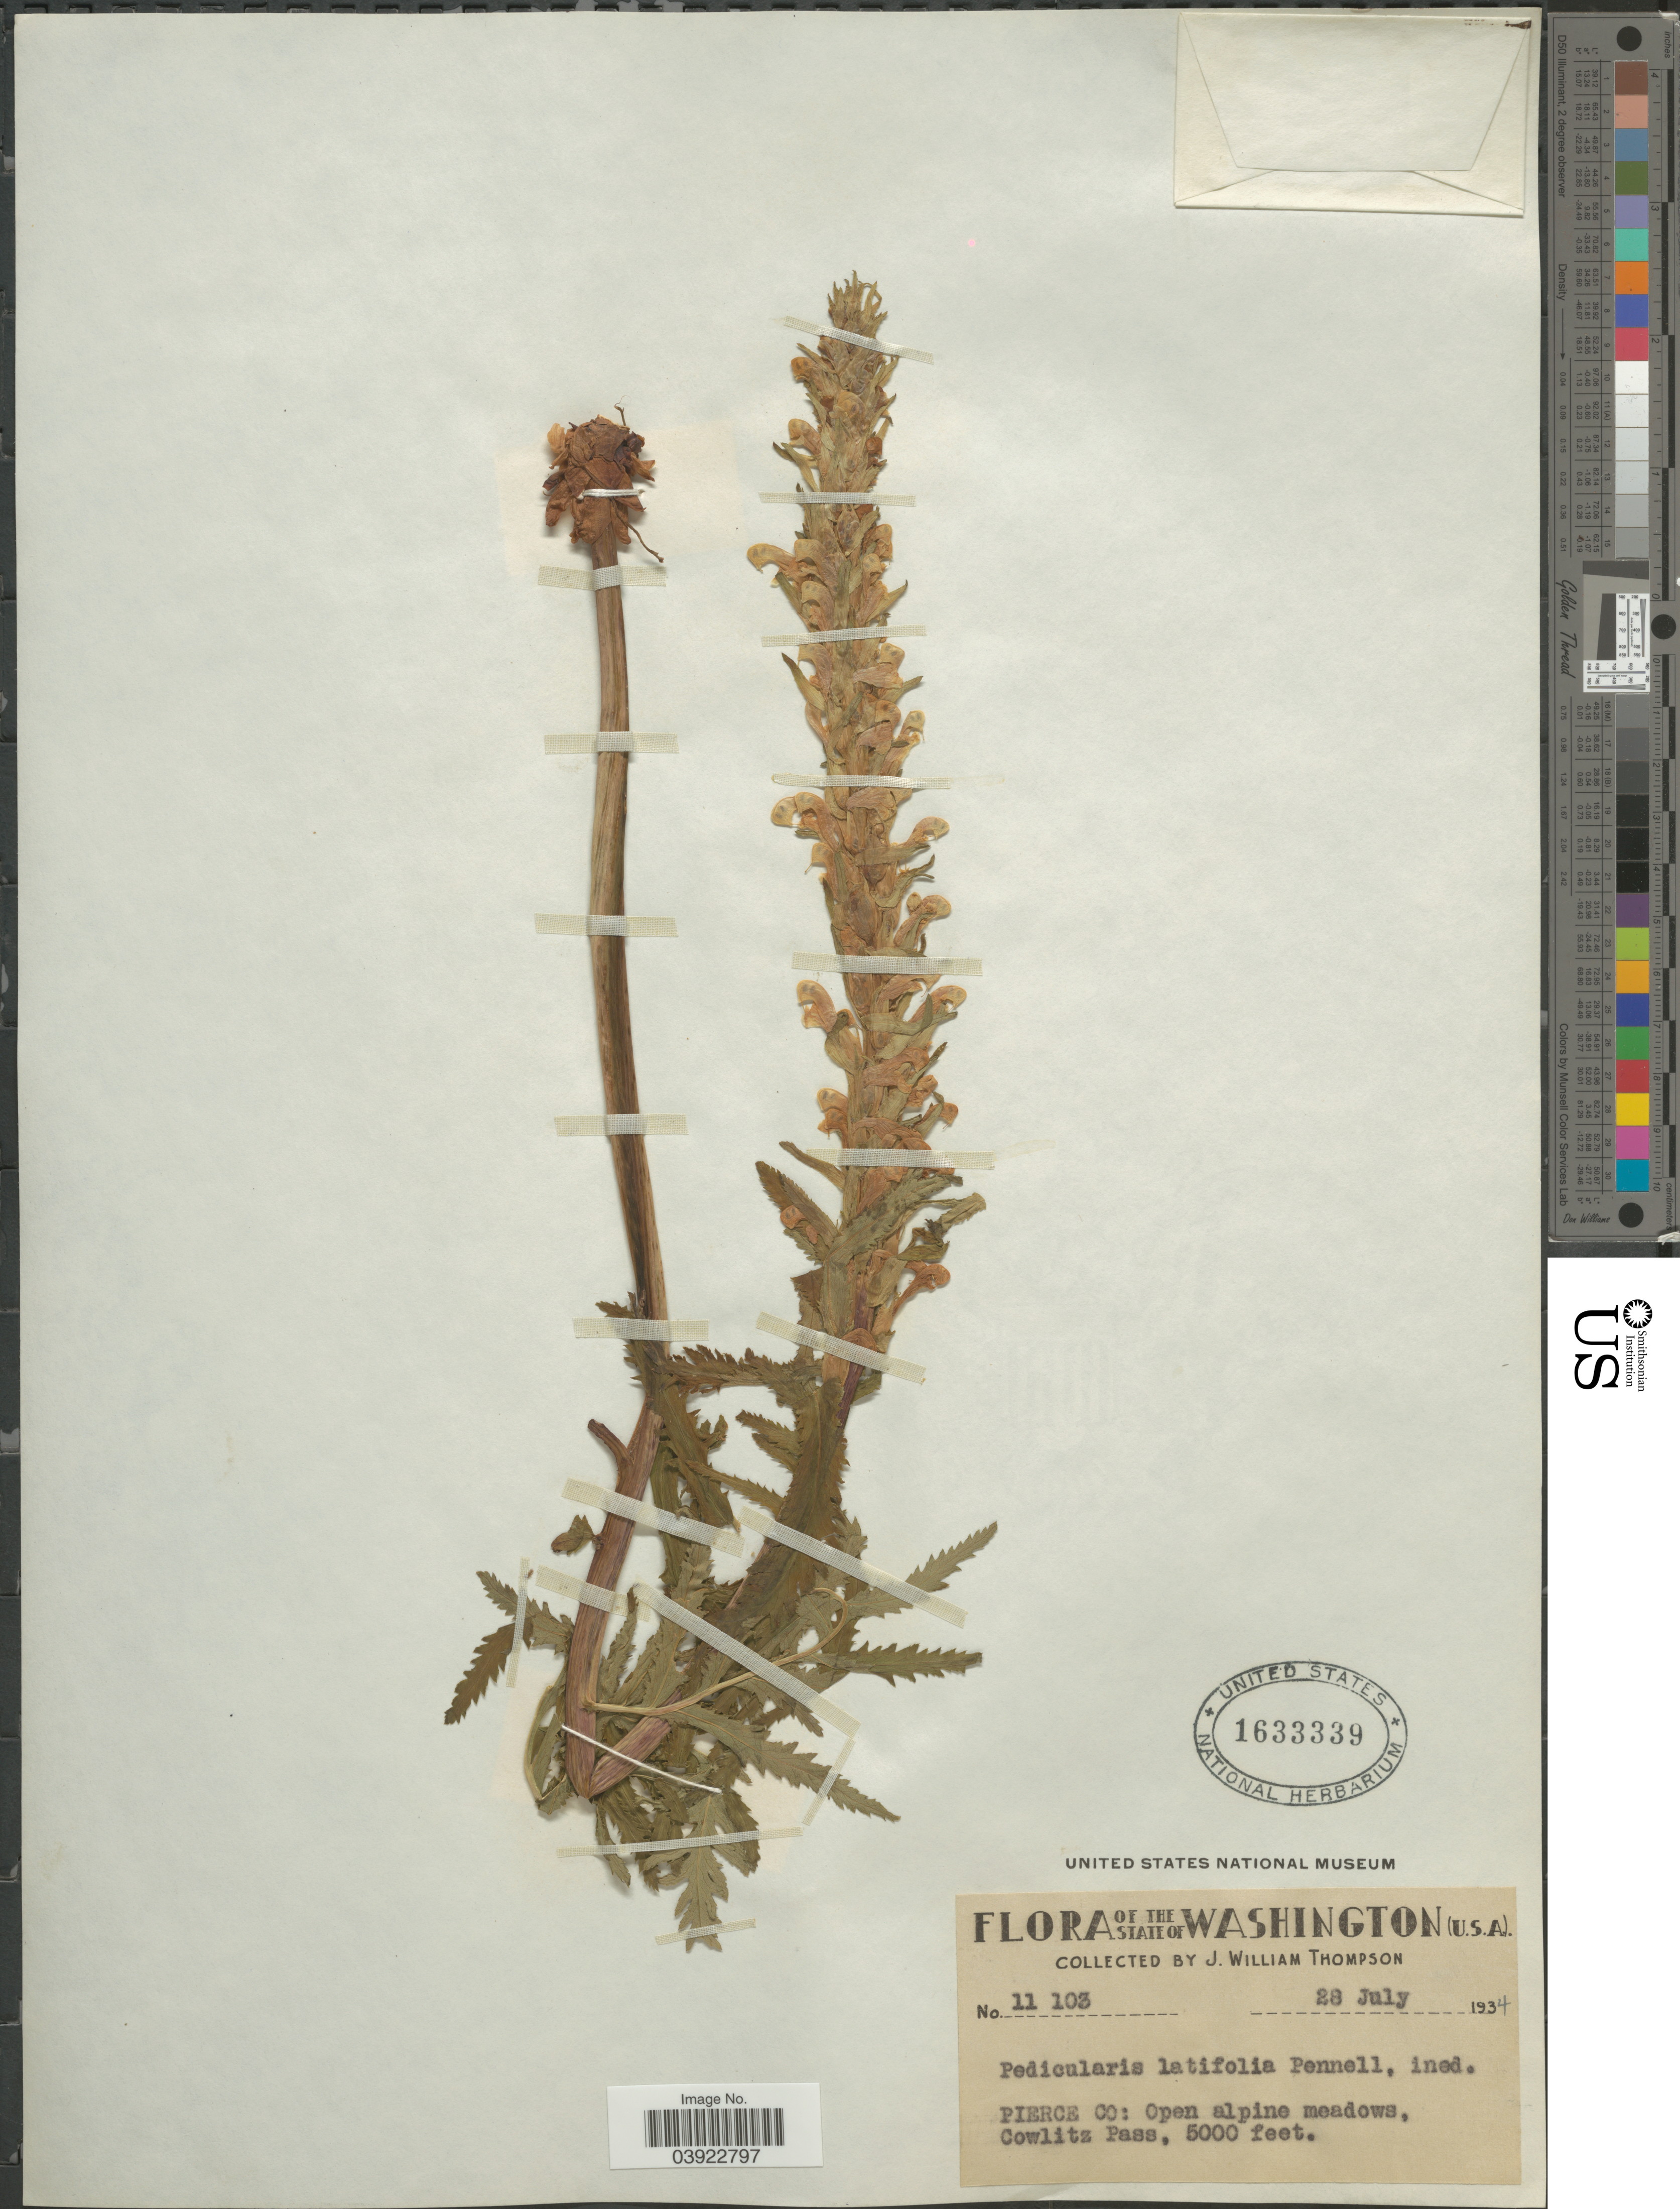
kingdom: Plantae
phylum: Tracheophyta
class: Magnoliopsida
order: Lamiales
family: Orobanchaceae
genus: Pedicularis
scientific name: Pedicularis latifolia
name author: Pennell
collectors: J. W. Thompson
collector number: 11103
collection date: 1934-07-28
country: United States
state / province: Washington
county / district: Pierce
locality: Pierce Co: Open alpine meadows, Cowlitz Pass.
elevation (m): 1524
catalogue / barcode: US 1633339